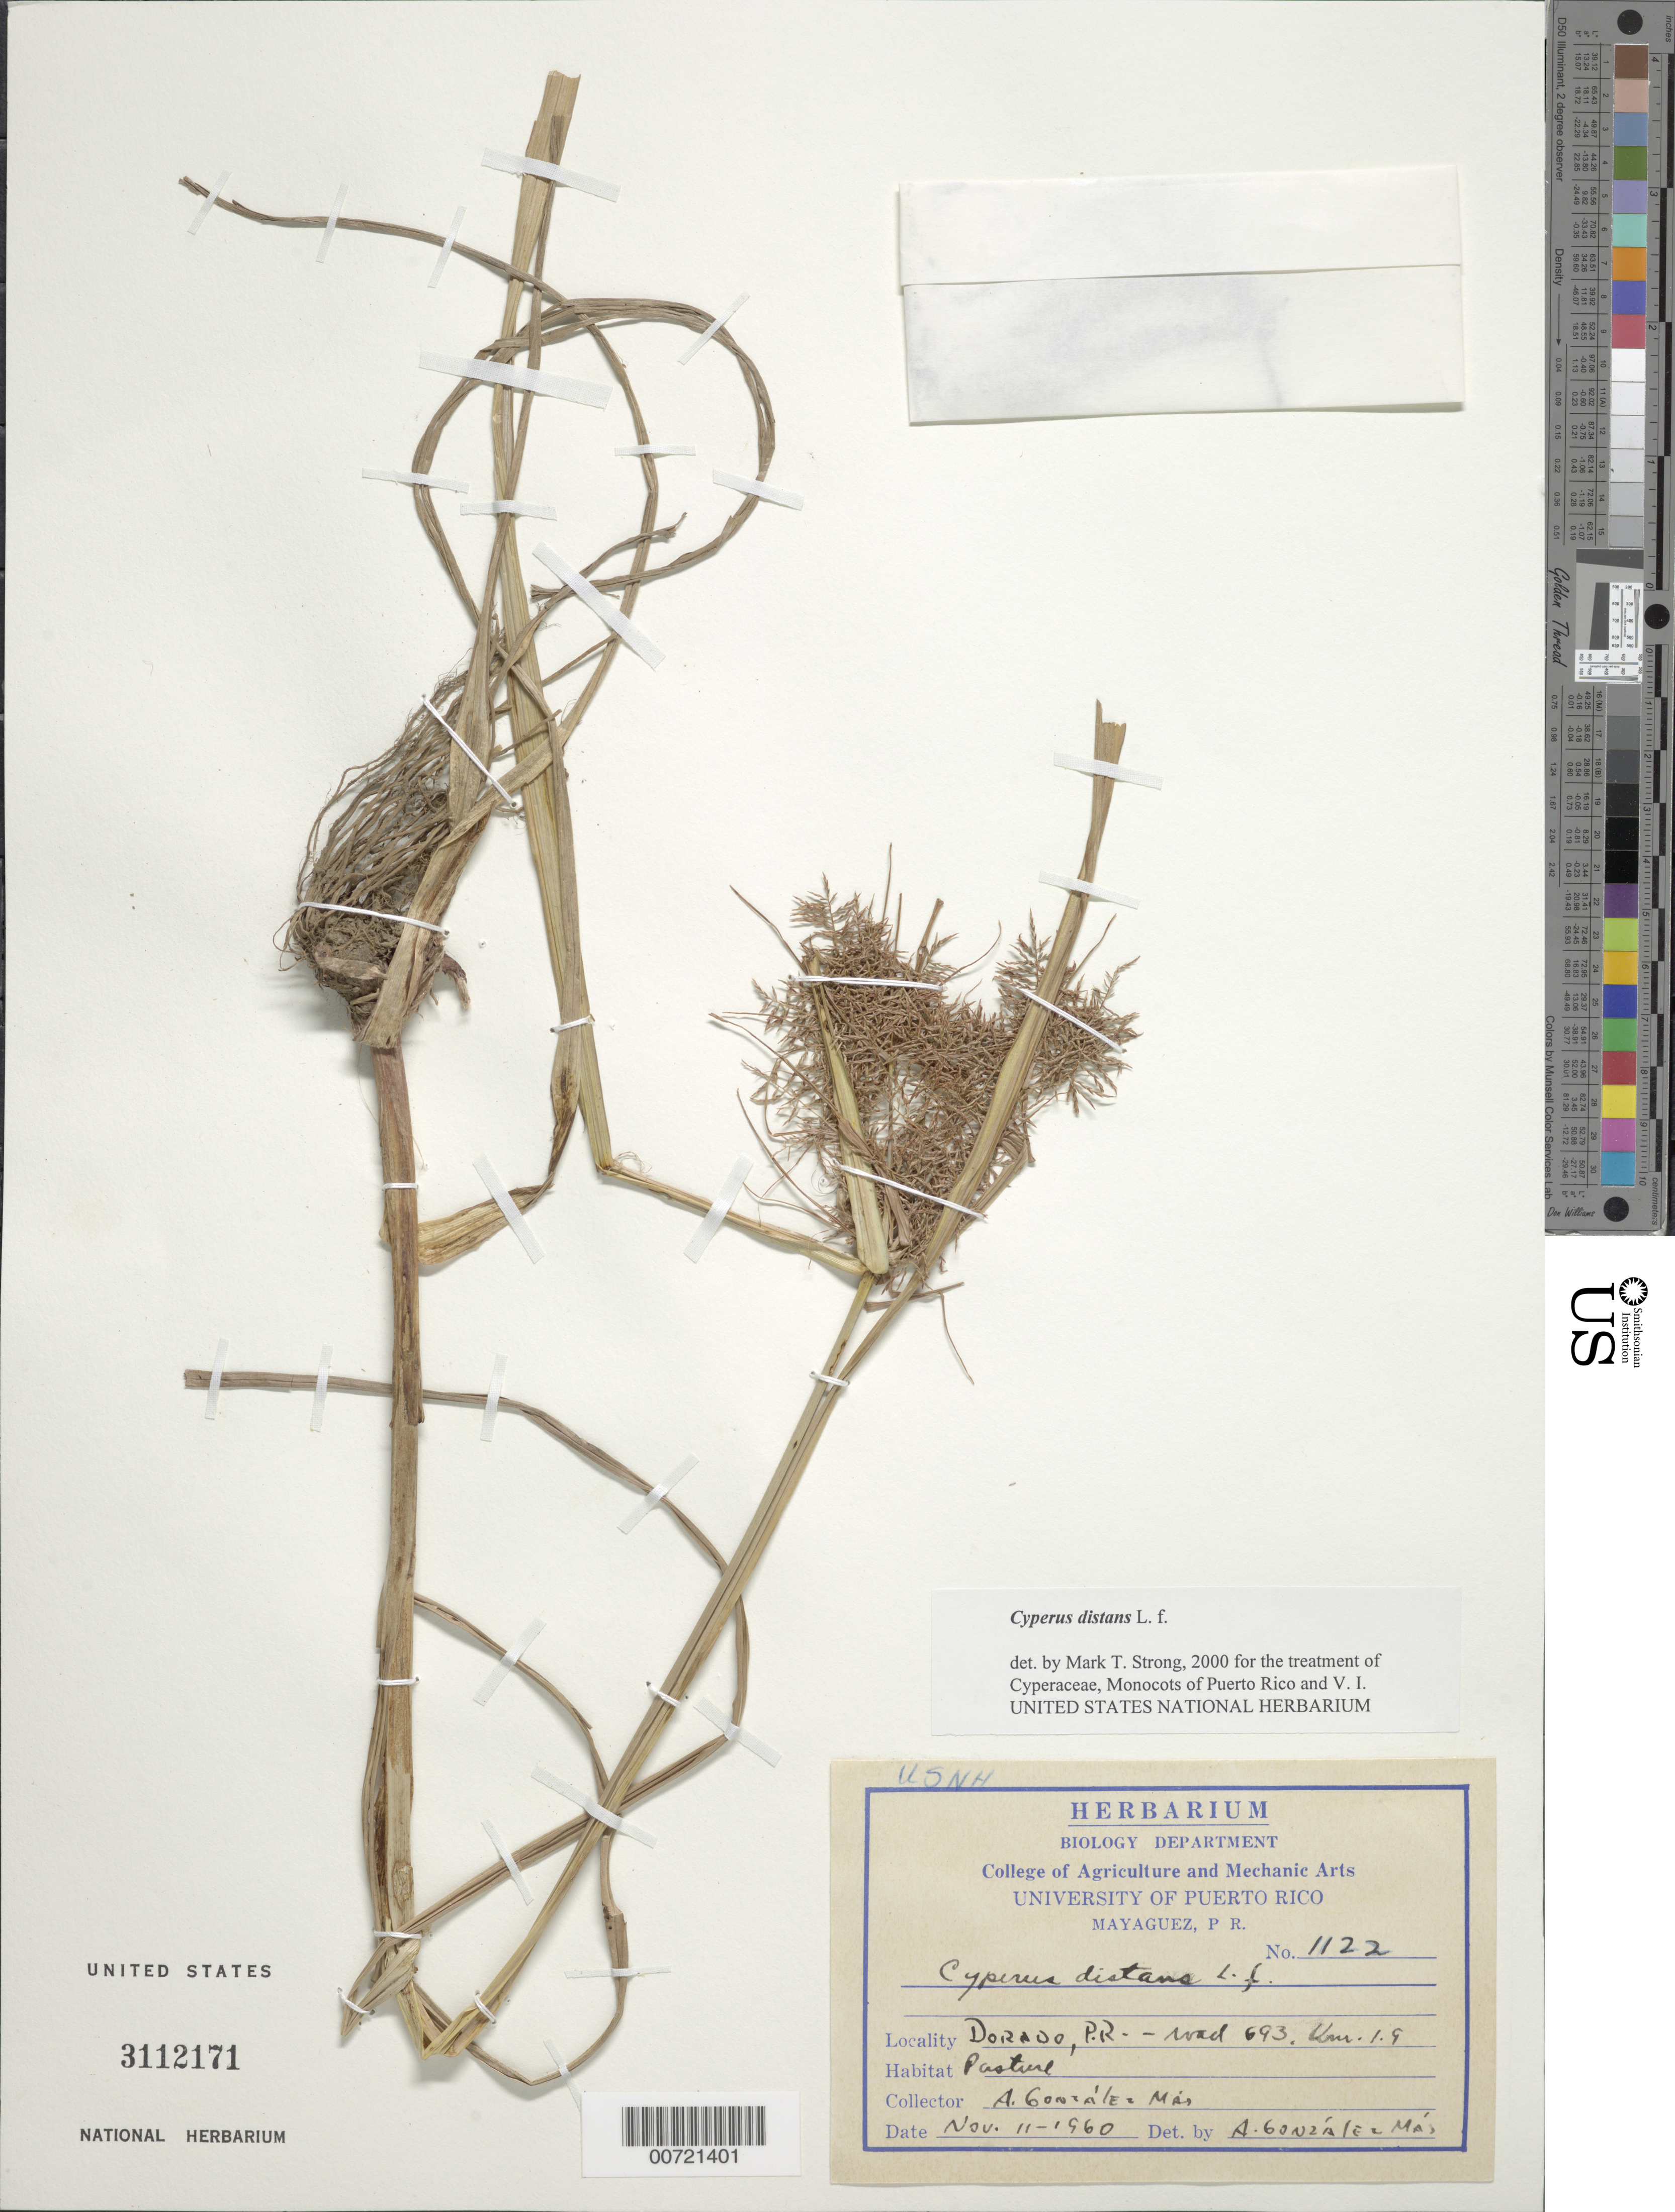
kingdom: Plantae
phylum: Tracheophyta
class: Liliopsida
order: Poales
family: Cyperaceae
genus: Cyperus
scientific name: Cyperus distans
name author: L. f.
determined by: Strong, M. T., (US), Smithsonian Institution - National Museum of Natural History (UNITED STATES)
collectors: A. González Más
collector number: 1122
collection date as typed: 11 Nov 1960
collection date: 1960-11-11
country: Puerto Rico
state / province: Dorado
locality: Dorado: Rd. 693, km 1.9.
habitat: Pasture.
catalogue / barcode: US 3112171